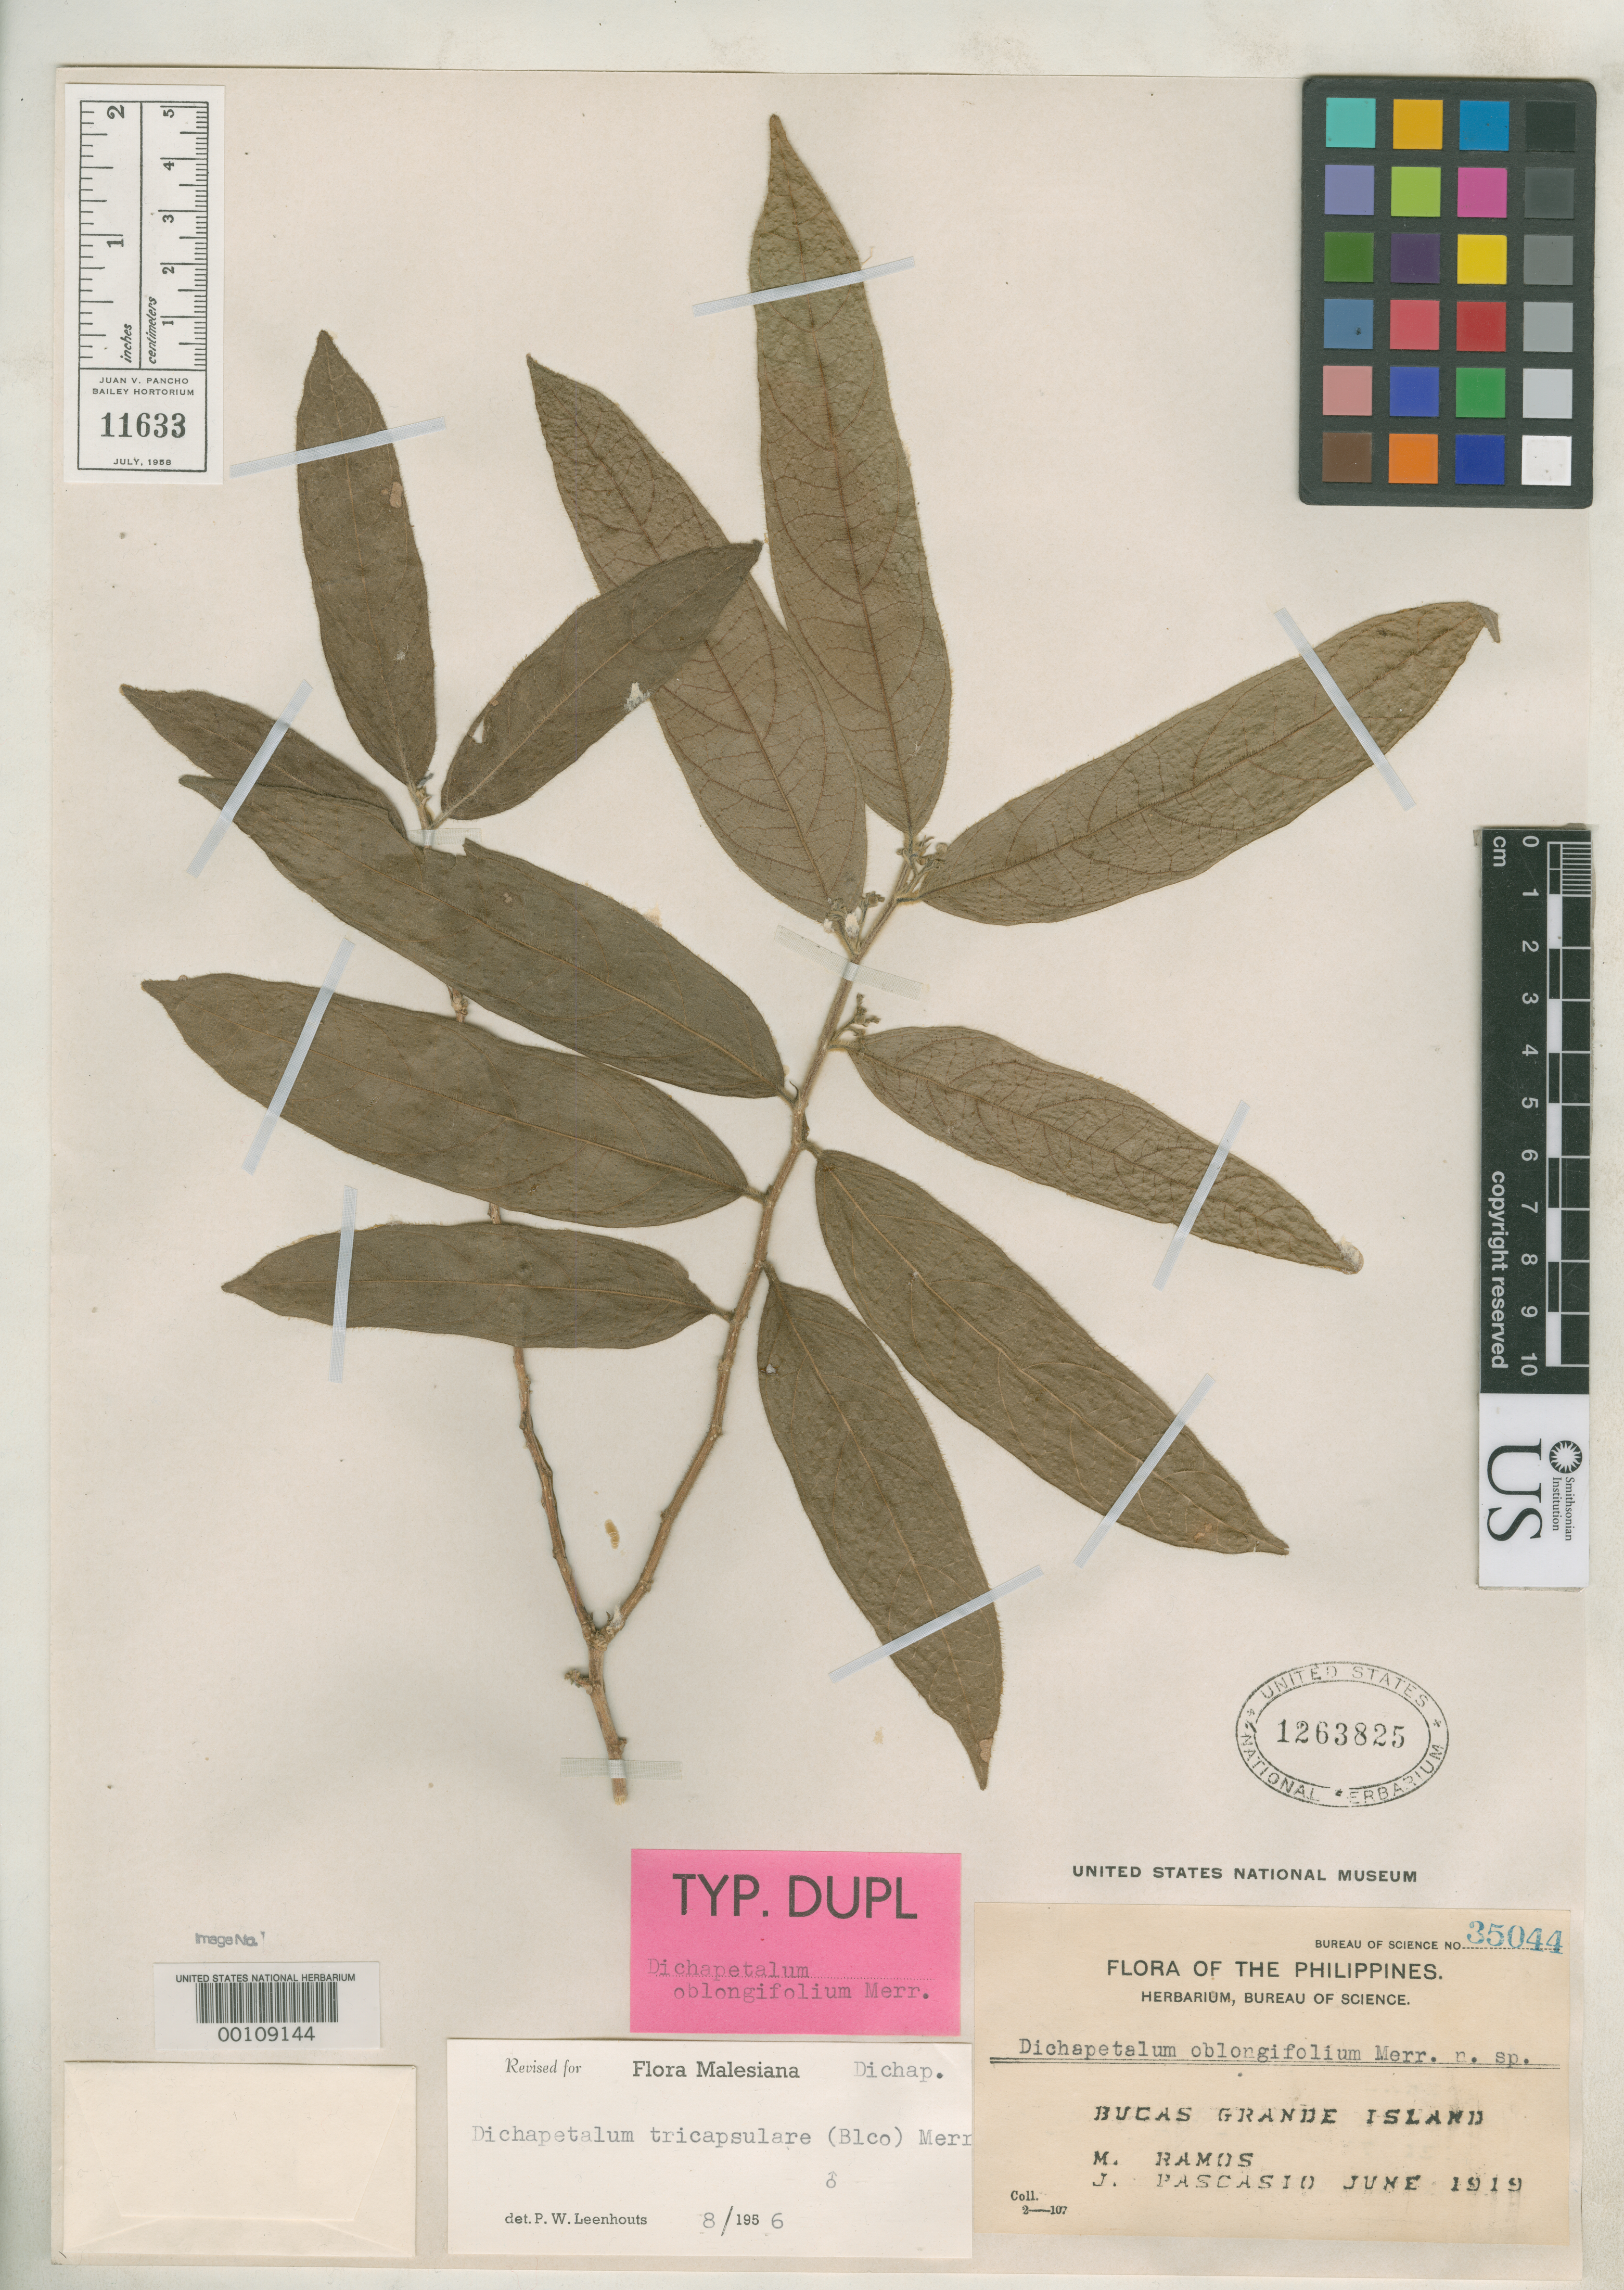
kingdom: Plantae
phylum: Tracheophyta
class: Magnoliopsida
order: Malpighiales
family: Dichapetalaceae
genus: Dichapetalum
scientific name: Dichapetalum oblongifolium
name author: Merr.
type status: Isotype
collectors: M. Ramos & J. Pascasio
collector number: Bur. Sci. 35044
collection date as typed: Jun 1919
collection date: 1919-06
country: Philippines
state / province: Caraga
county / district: Surigao del Norte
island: Bucas Grande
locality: Bucas Grande Island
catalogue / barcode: US 1263825